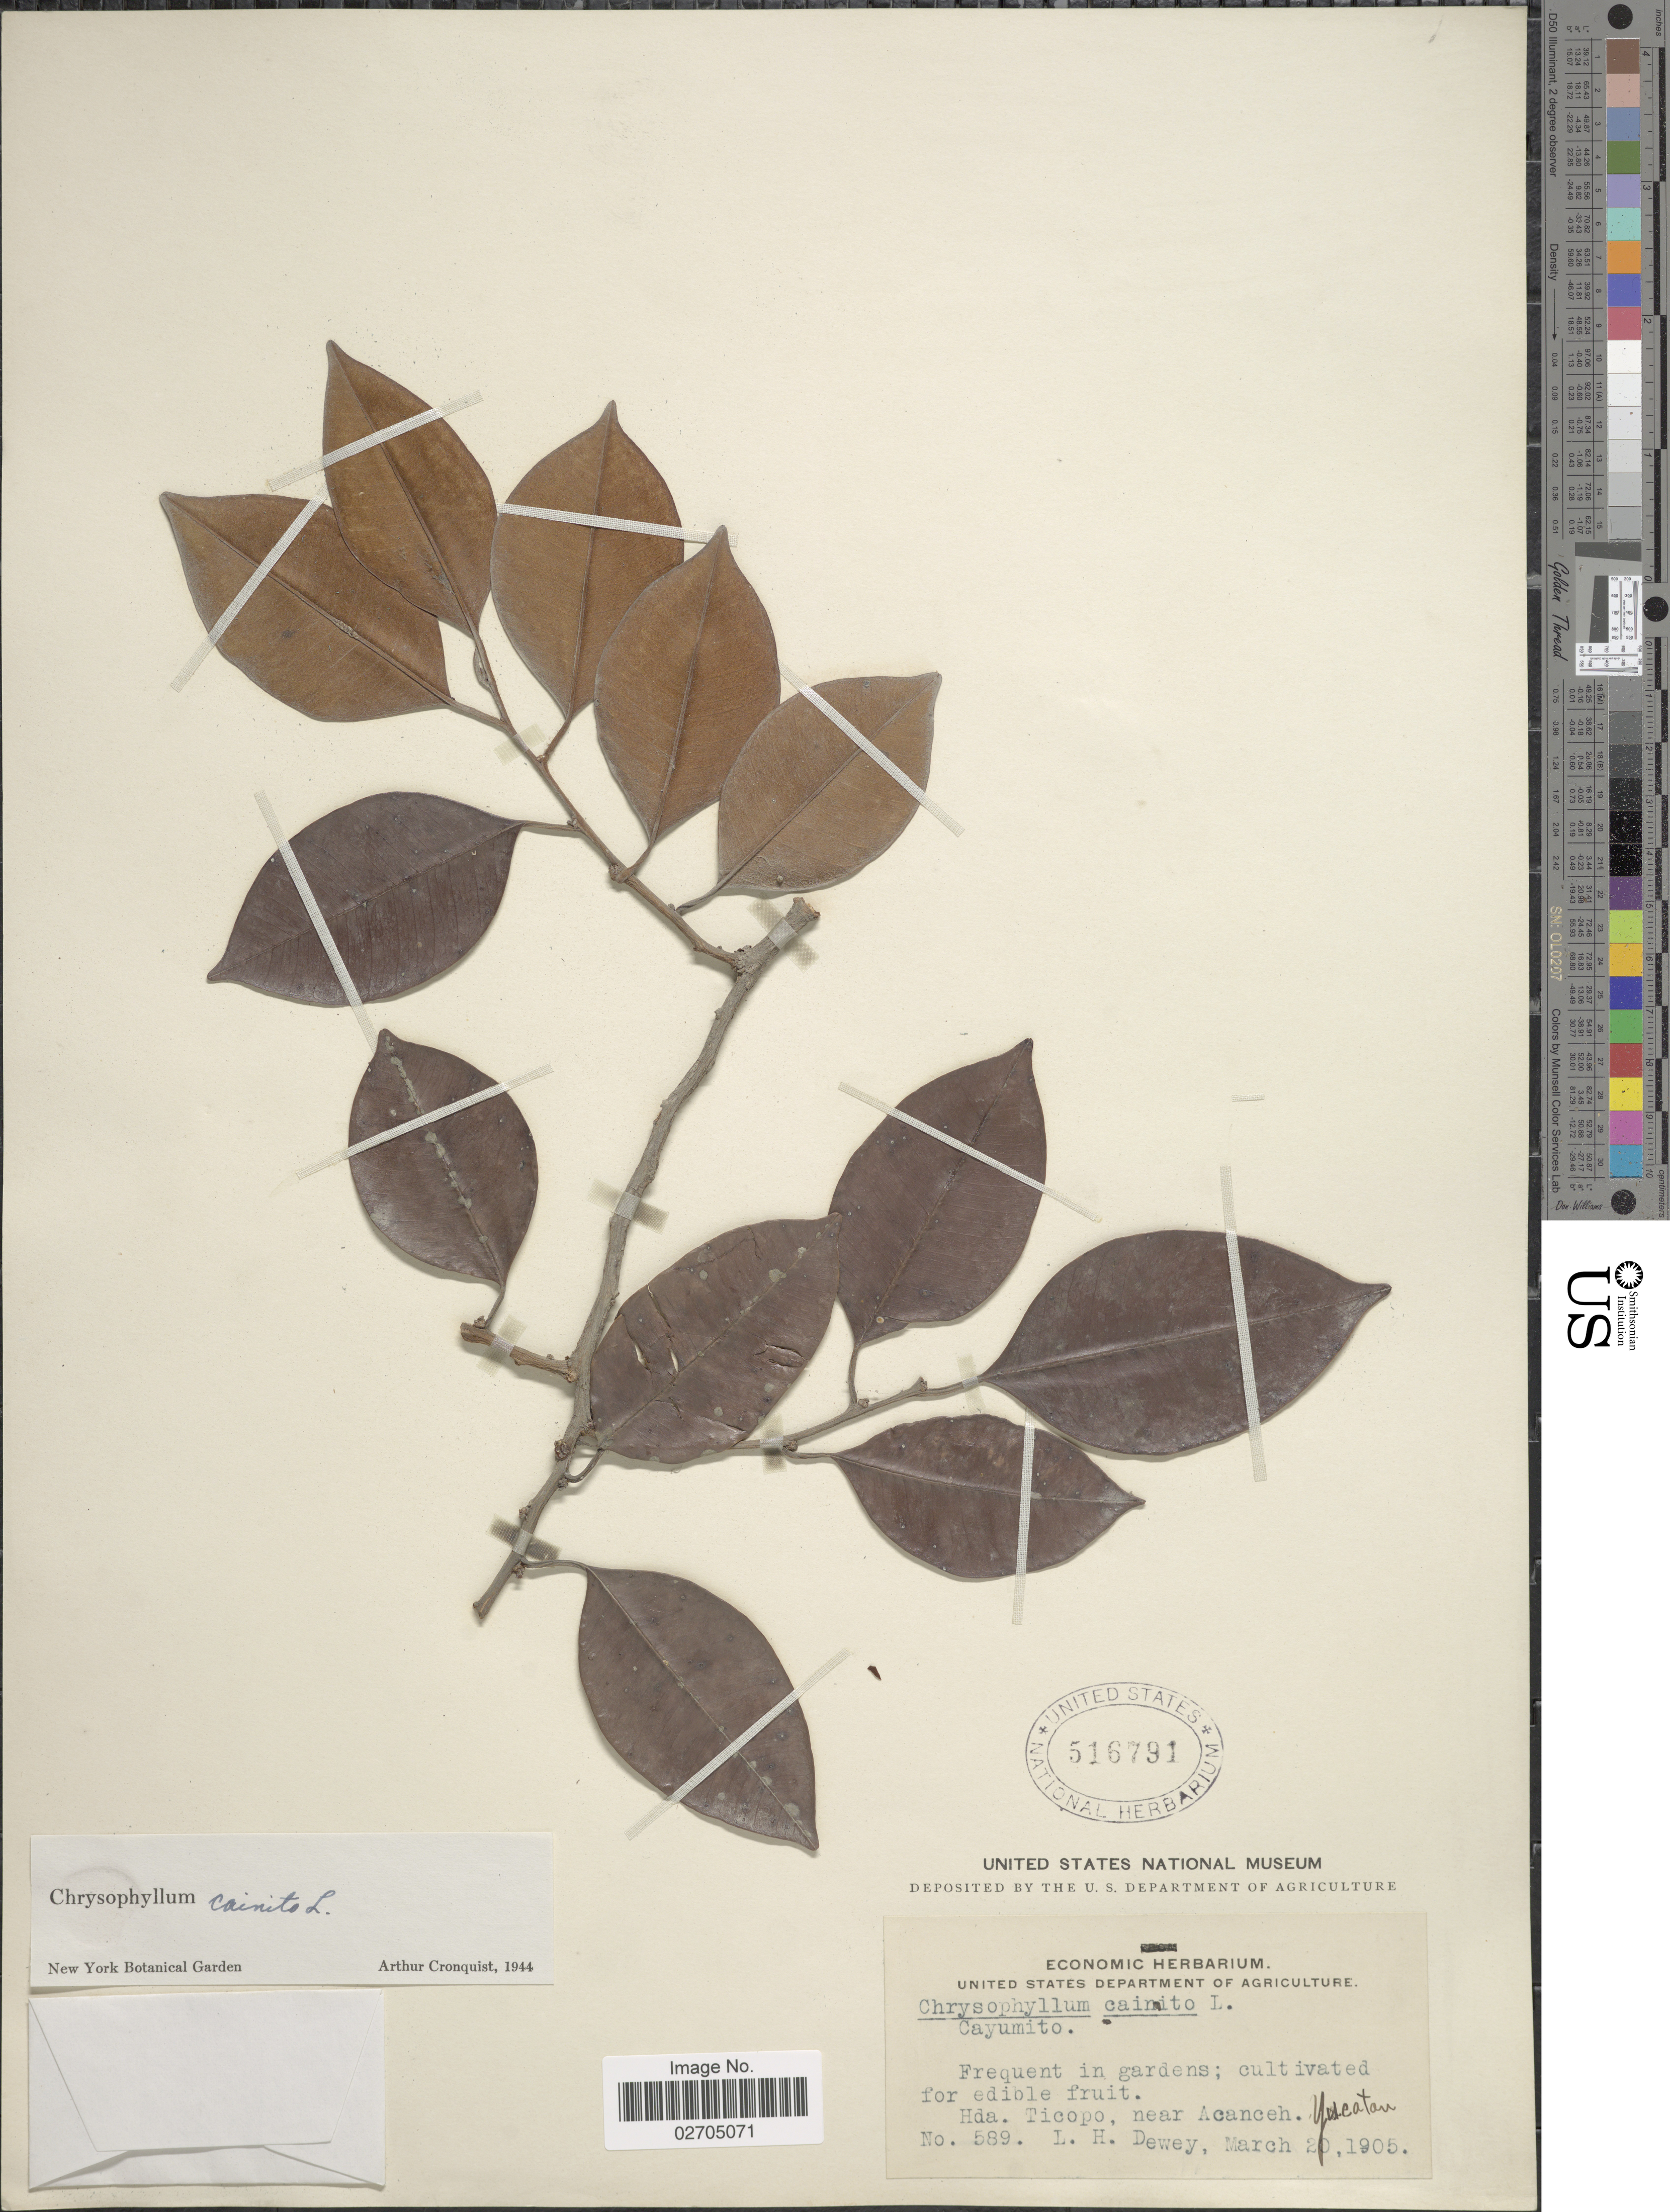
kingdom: Plantae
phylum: Tracheophyta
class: Magnoliopsida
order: Ericales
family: Sapotaceae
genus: Chrysophyllum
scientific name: Chrysophyllum cainito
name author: L.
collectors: L. H. Dewey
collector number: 589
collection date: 1905-03-20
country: Mexico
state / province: Yucatán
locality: Frequent in gardens; cultivated, Hda. Ticopo, near Acanceh.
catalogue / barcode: US 516791